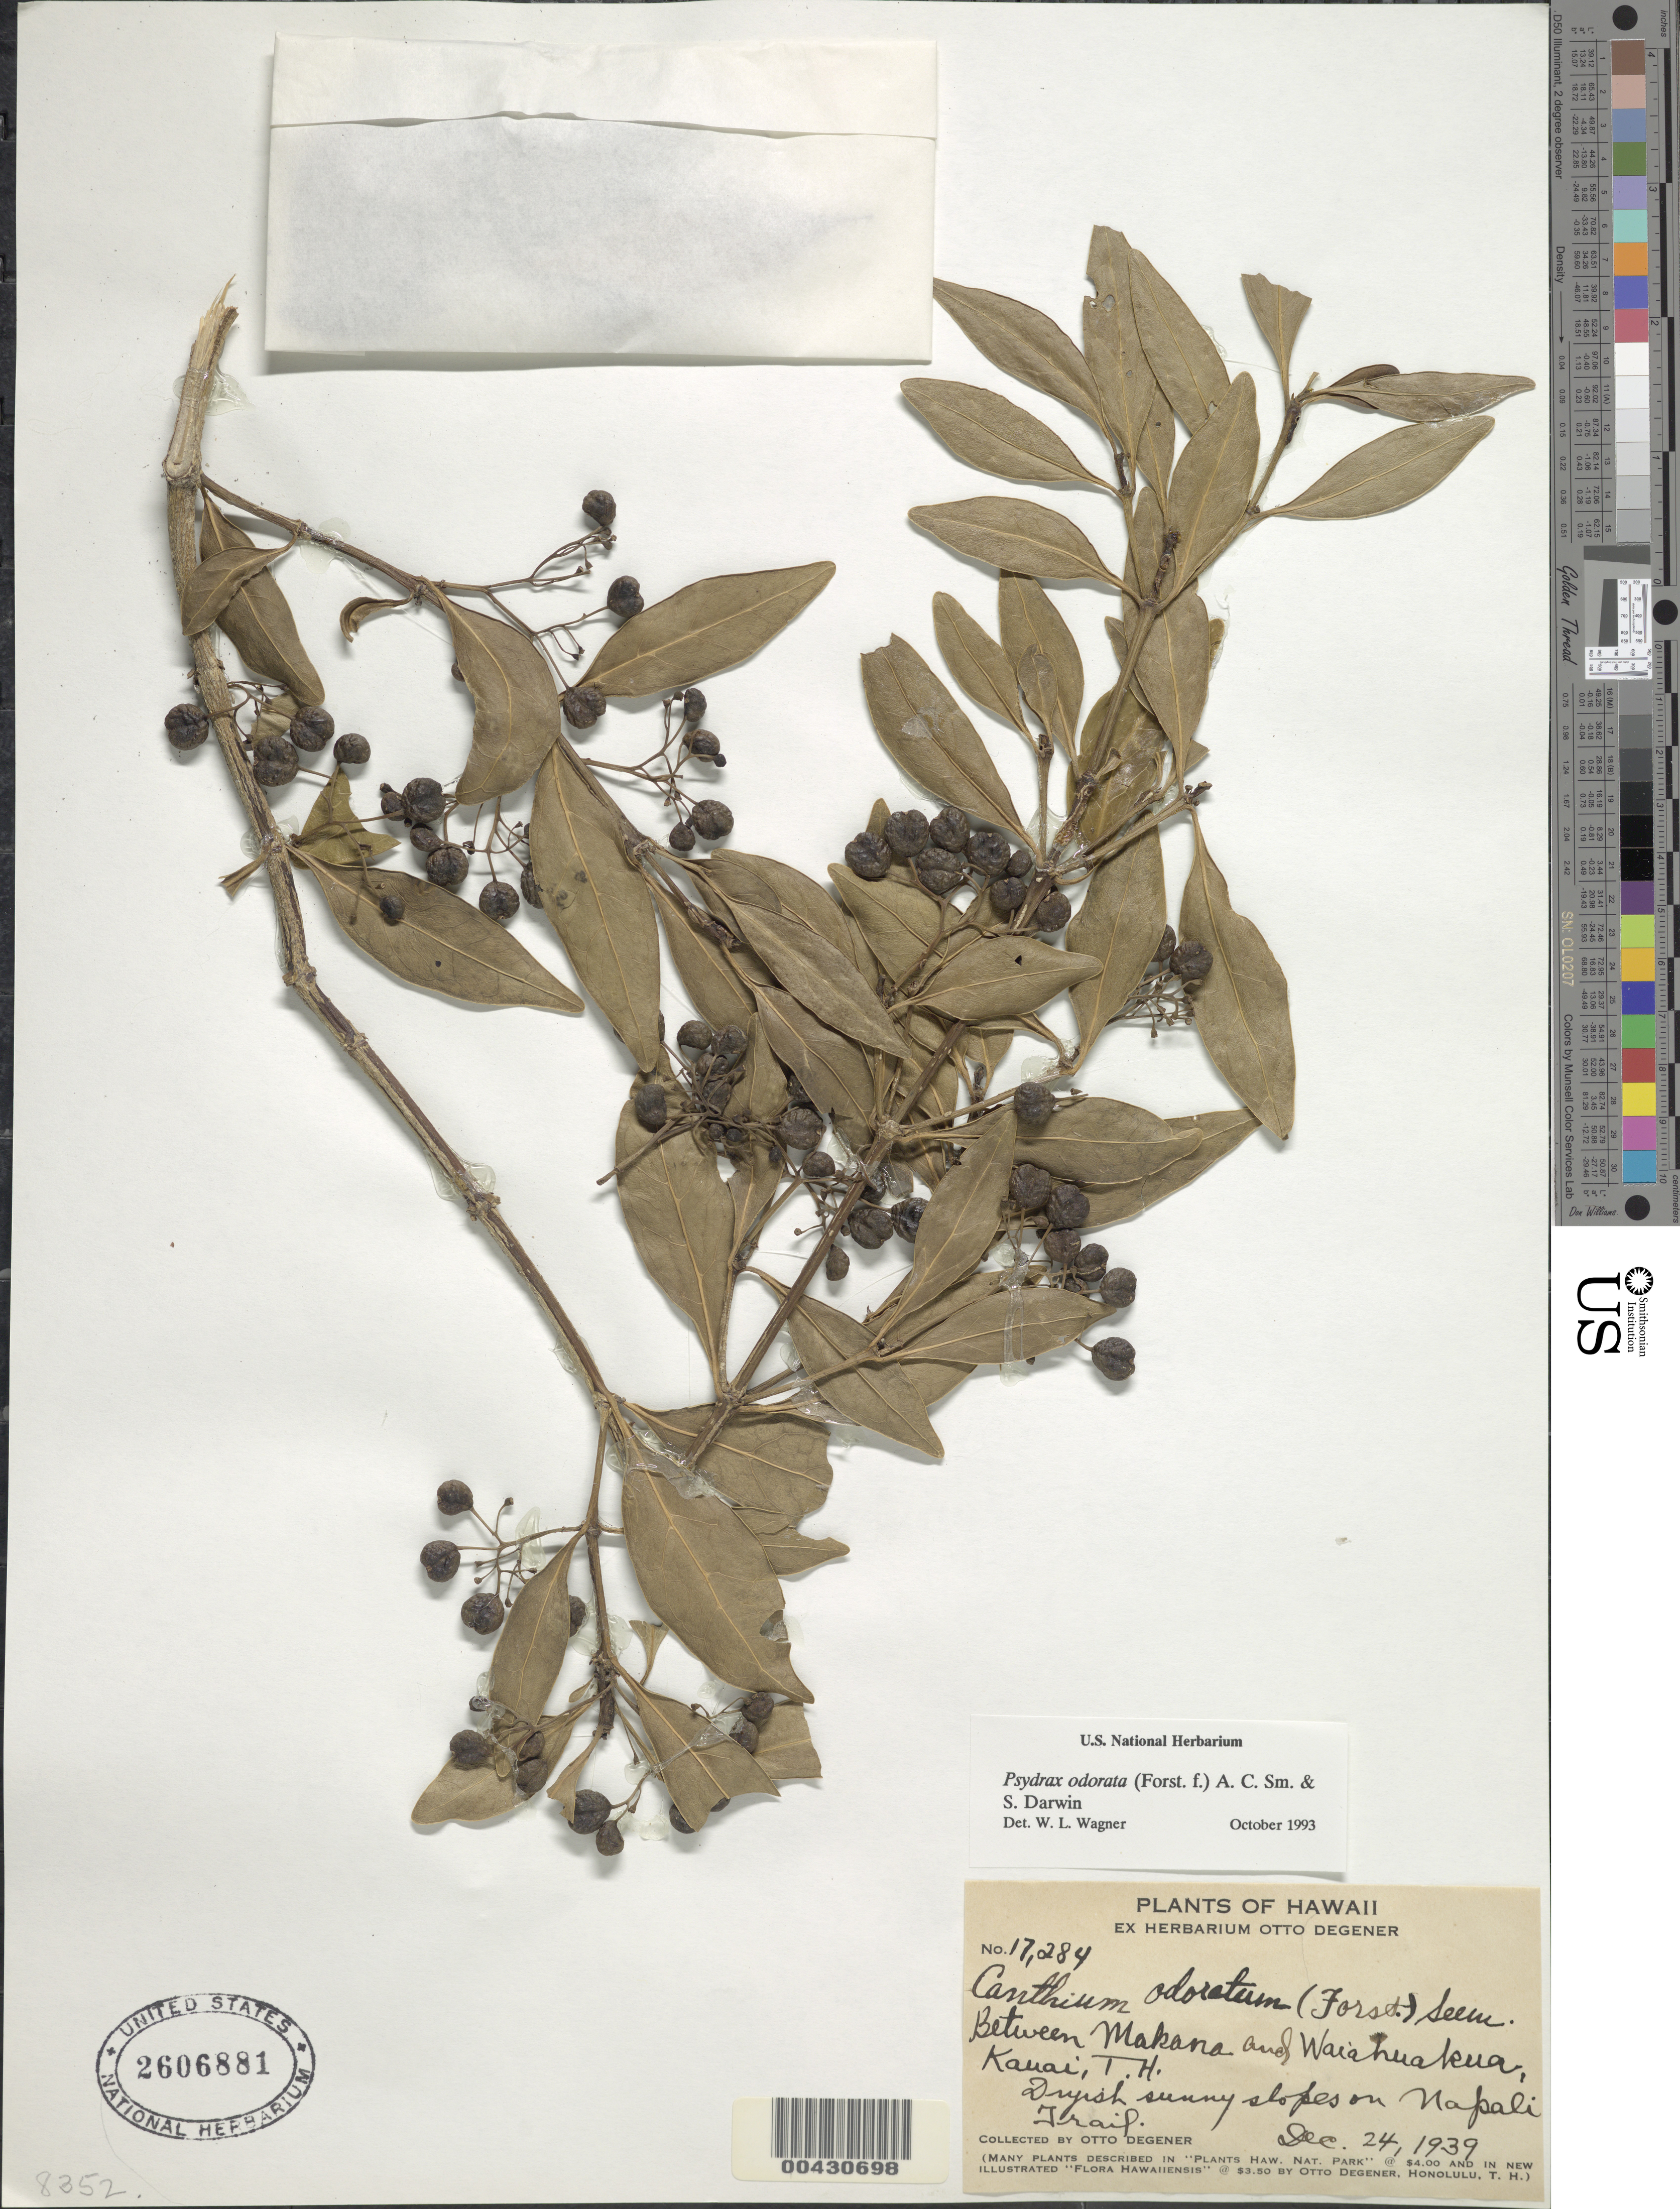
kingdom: Plantae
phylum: Tracheophyta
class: Magnoliopsida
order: Gentianales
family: Rubiaceae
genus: Psydrax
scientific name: Psydrax odorata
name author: (G. Forst.) A.C. Sm. & S.P. Darwin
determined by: Wagner, W. L., (BOT), Smithsonian Institution - National Museum of Natural History (UNITED STATES)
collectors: O. Degener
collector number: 17284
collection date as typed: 24 Dec 1939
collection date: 1939-12-24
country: United States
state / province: Hawaii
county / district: Kauai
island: Kaua'i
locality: Between Makana and Waiahuakua, slopes on Na Pali Trail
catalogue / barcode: US 2606881